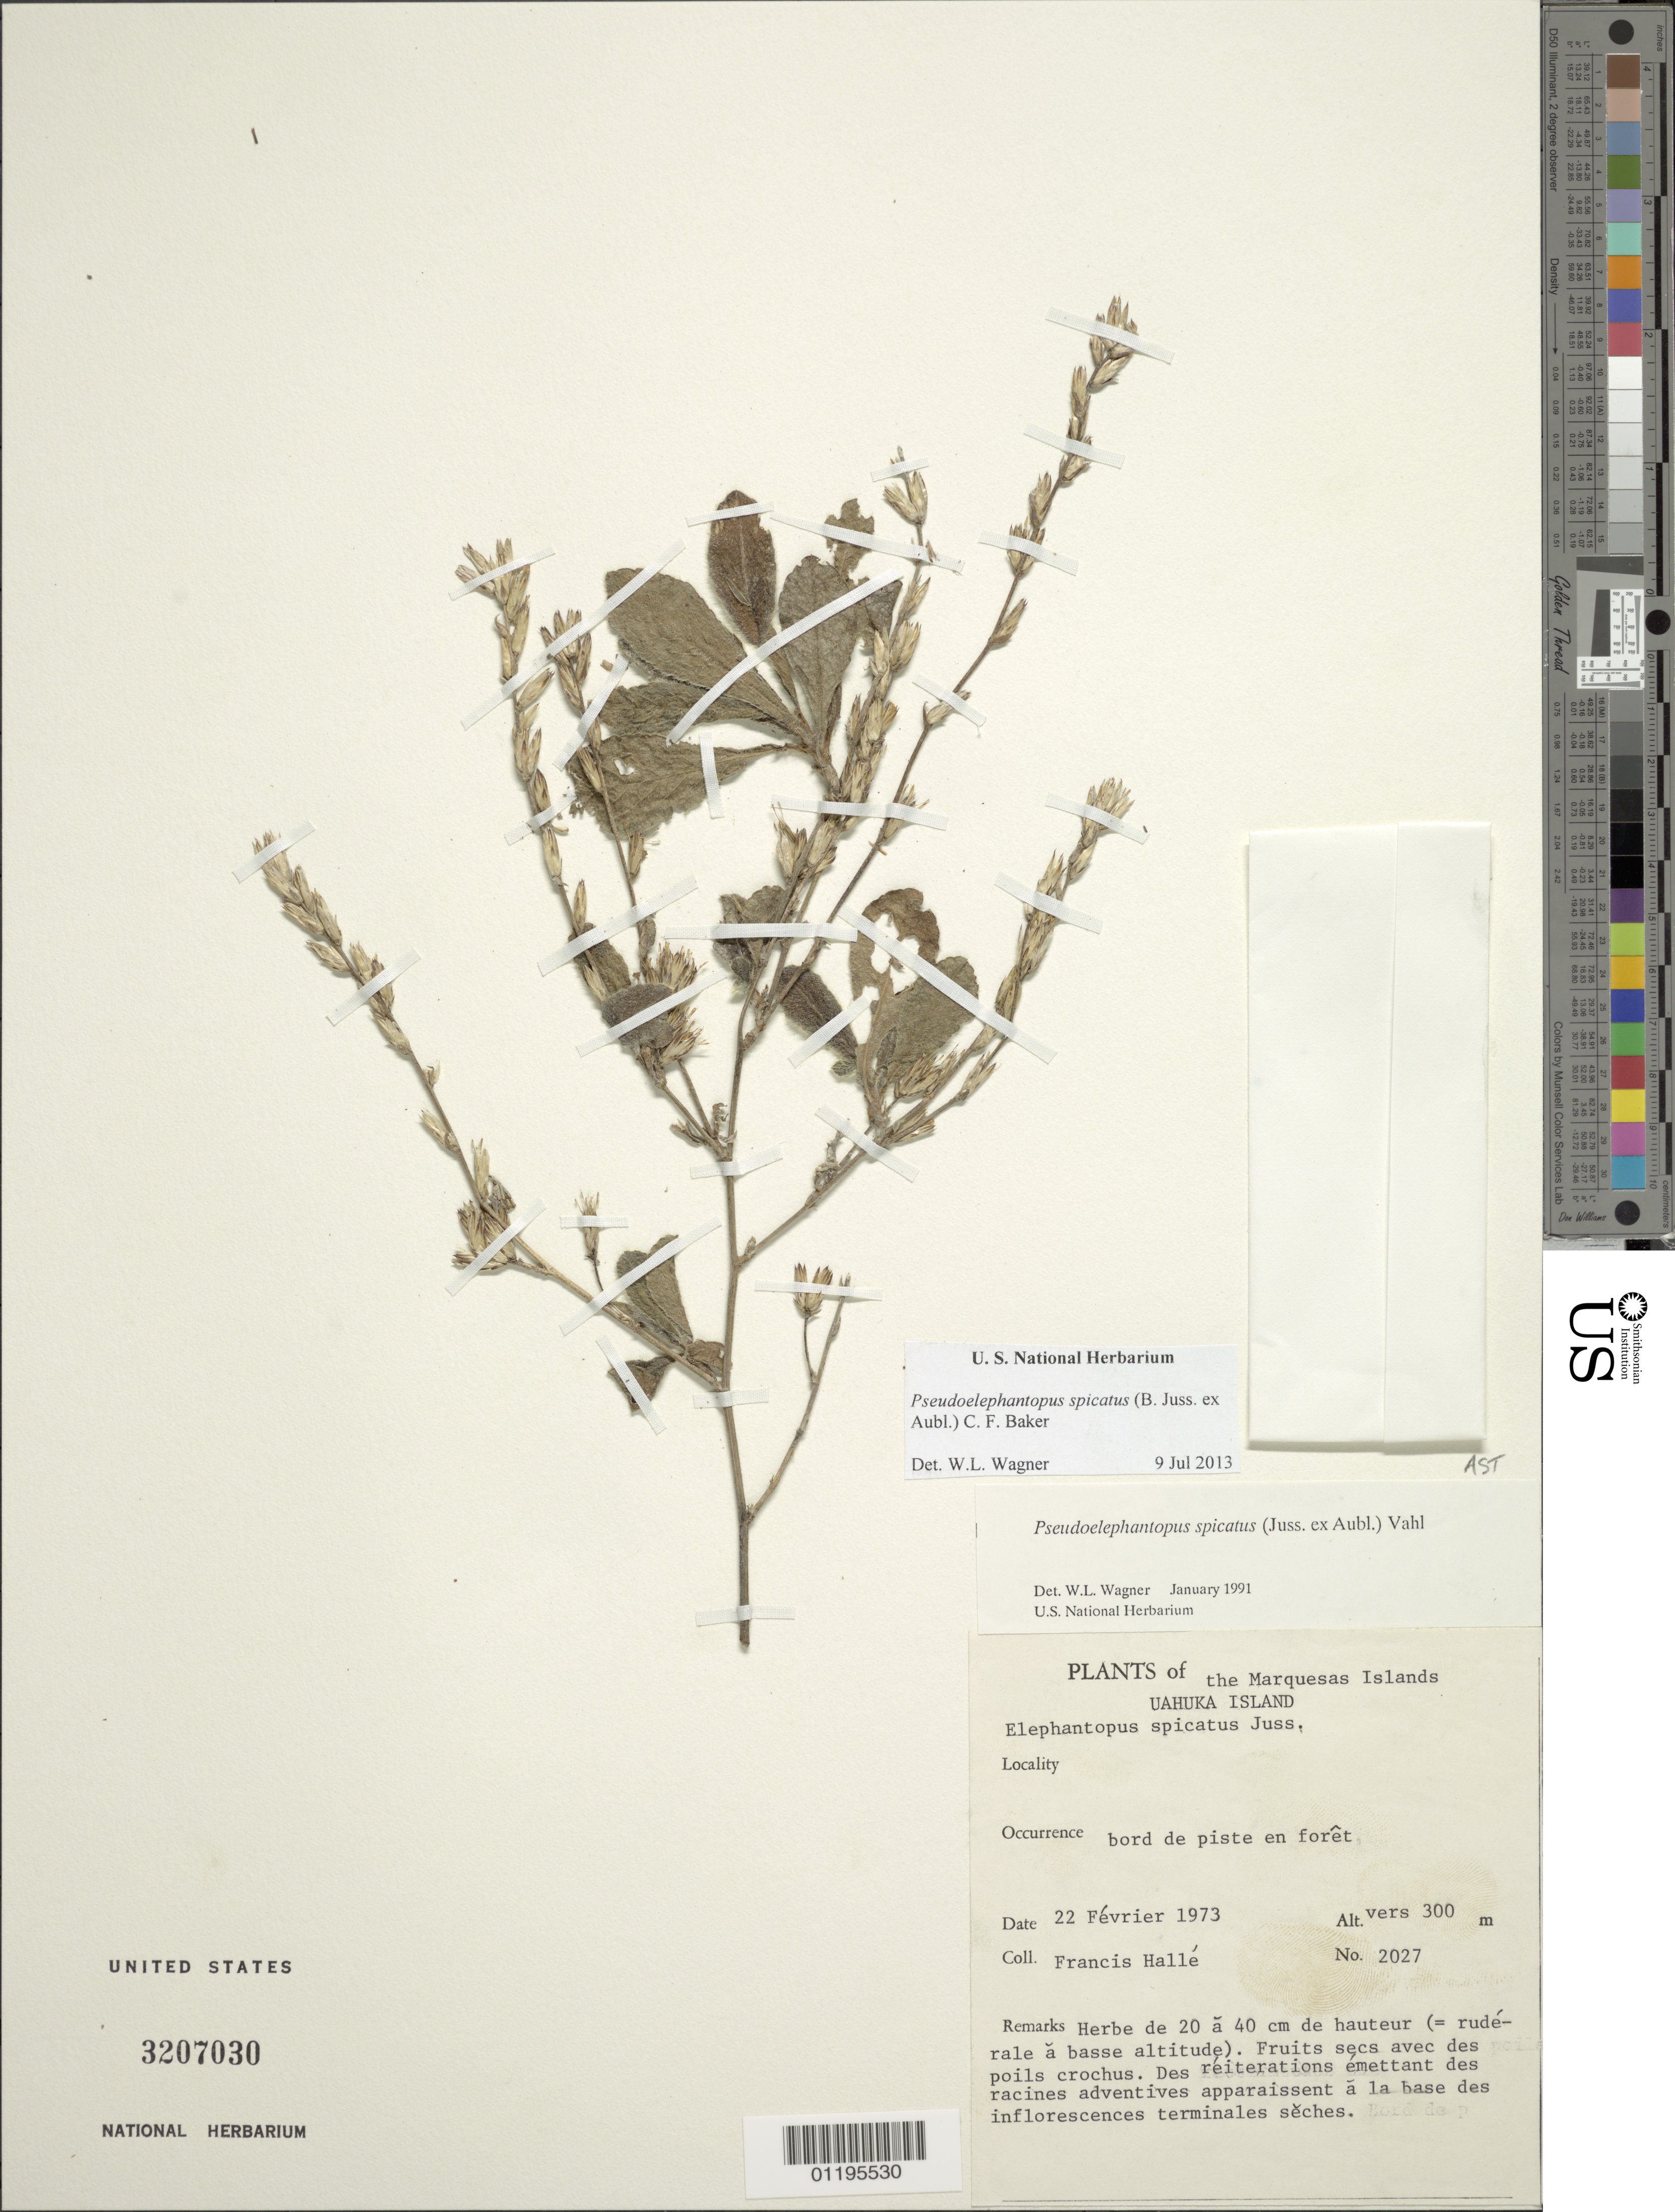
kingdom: Plantae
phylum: Tracheophyta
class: Magnoliopsida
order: Asterales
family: Asteraceae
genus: Pseudelephantopus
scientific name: Pseudelephantopus spicatus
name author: (Juss. ex Aubl.) C.F. Baker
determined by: Wagner, W. L., (BOT), Smithsonian Institution - National Museum of Natural History (UNITED STATES)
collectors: F. Hallé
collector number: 2027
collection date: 1973-02-22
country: French Polynesia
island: Ua Huka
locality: Bord de piste en fôret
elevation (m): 300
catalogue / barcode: US 3207030